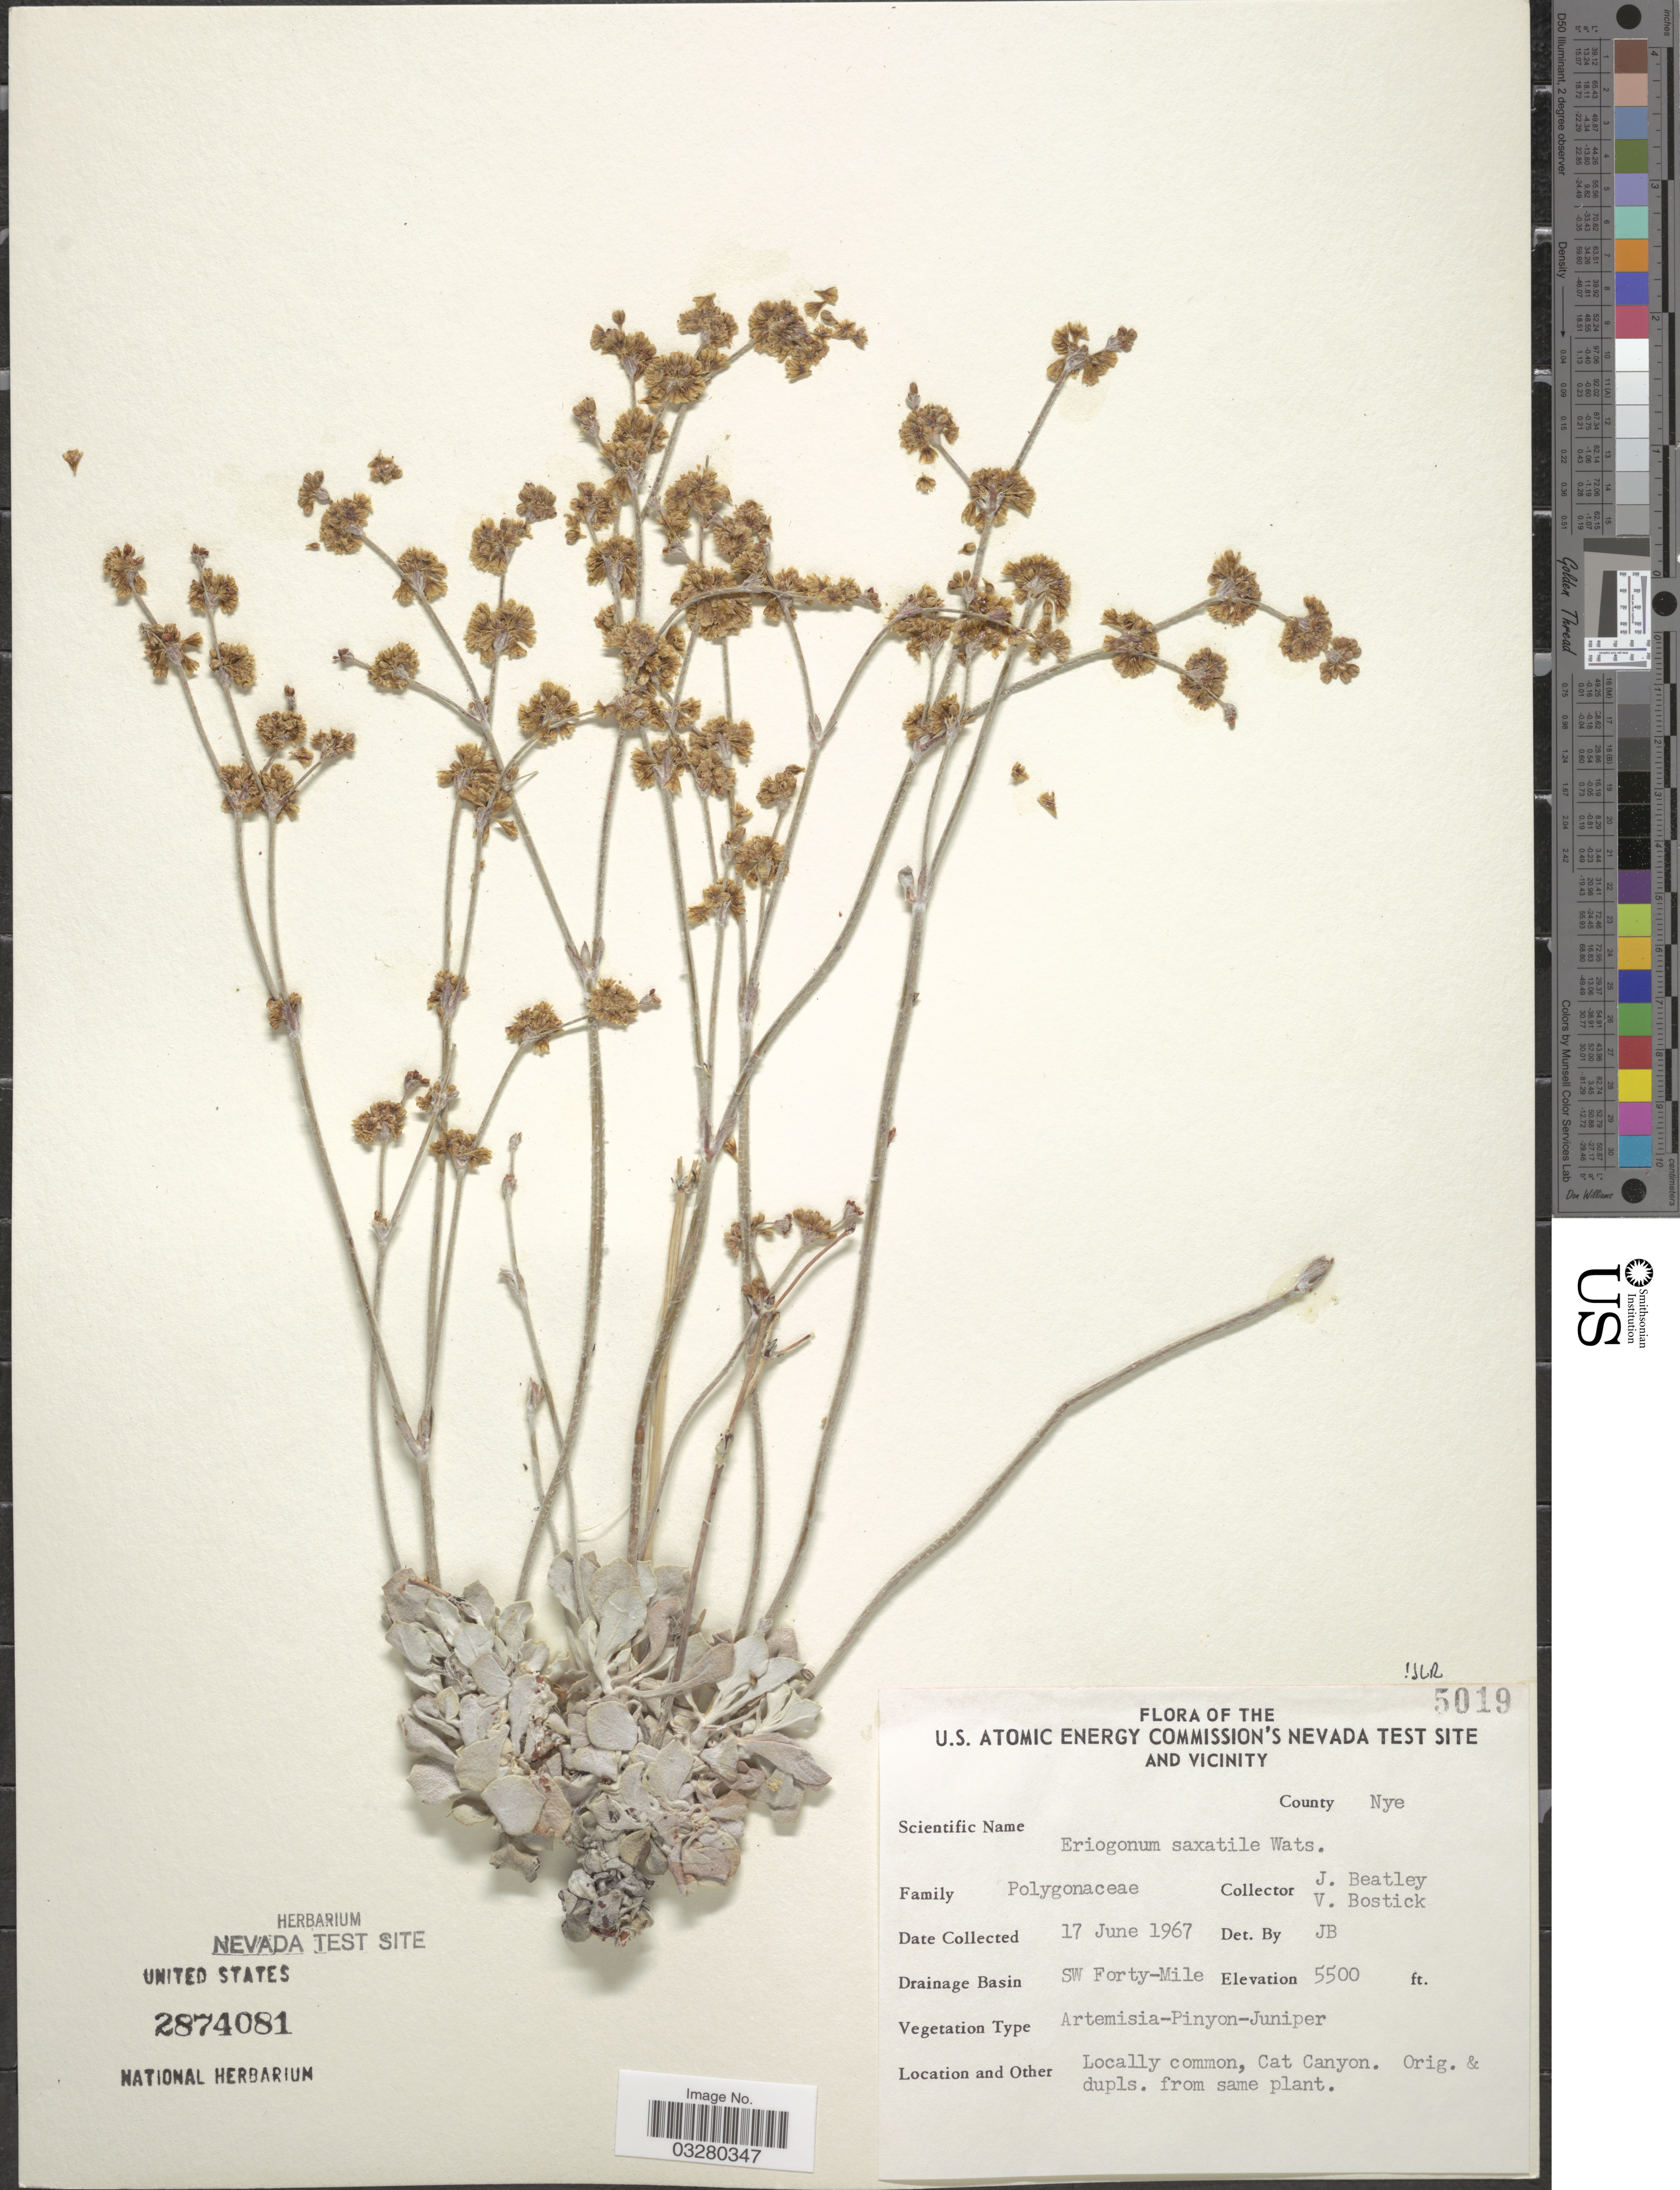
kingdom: Plantae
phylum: Tracheophyta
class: Magnoliopsida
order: Caryophyllales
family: Polygonaceae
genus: Eriogonum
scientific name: Eriogonum saxatile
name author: S. Watson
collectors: J. C. Beatley & V. Bostick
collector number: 5019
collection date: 1967-06-17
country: United States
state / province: Nevada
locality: U.S. Atomic Energy Commission's Nevada Test Site and Vicinity. County Nye. Drainage Basin SW Forty-Mile. Cat Canyon.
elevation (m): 1676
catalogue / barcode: US 2874081